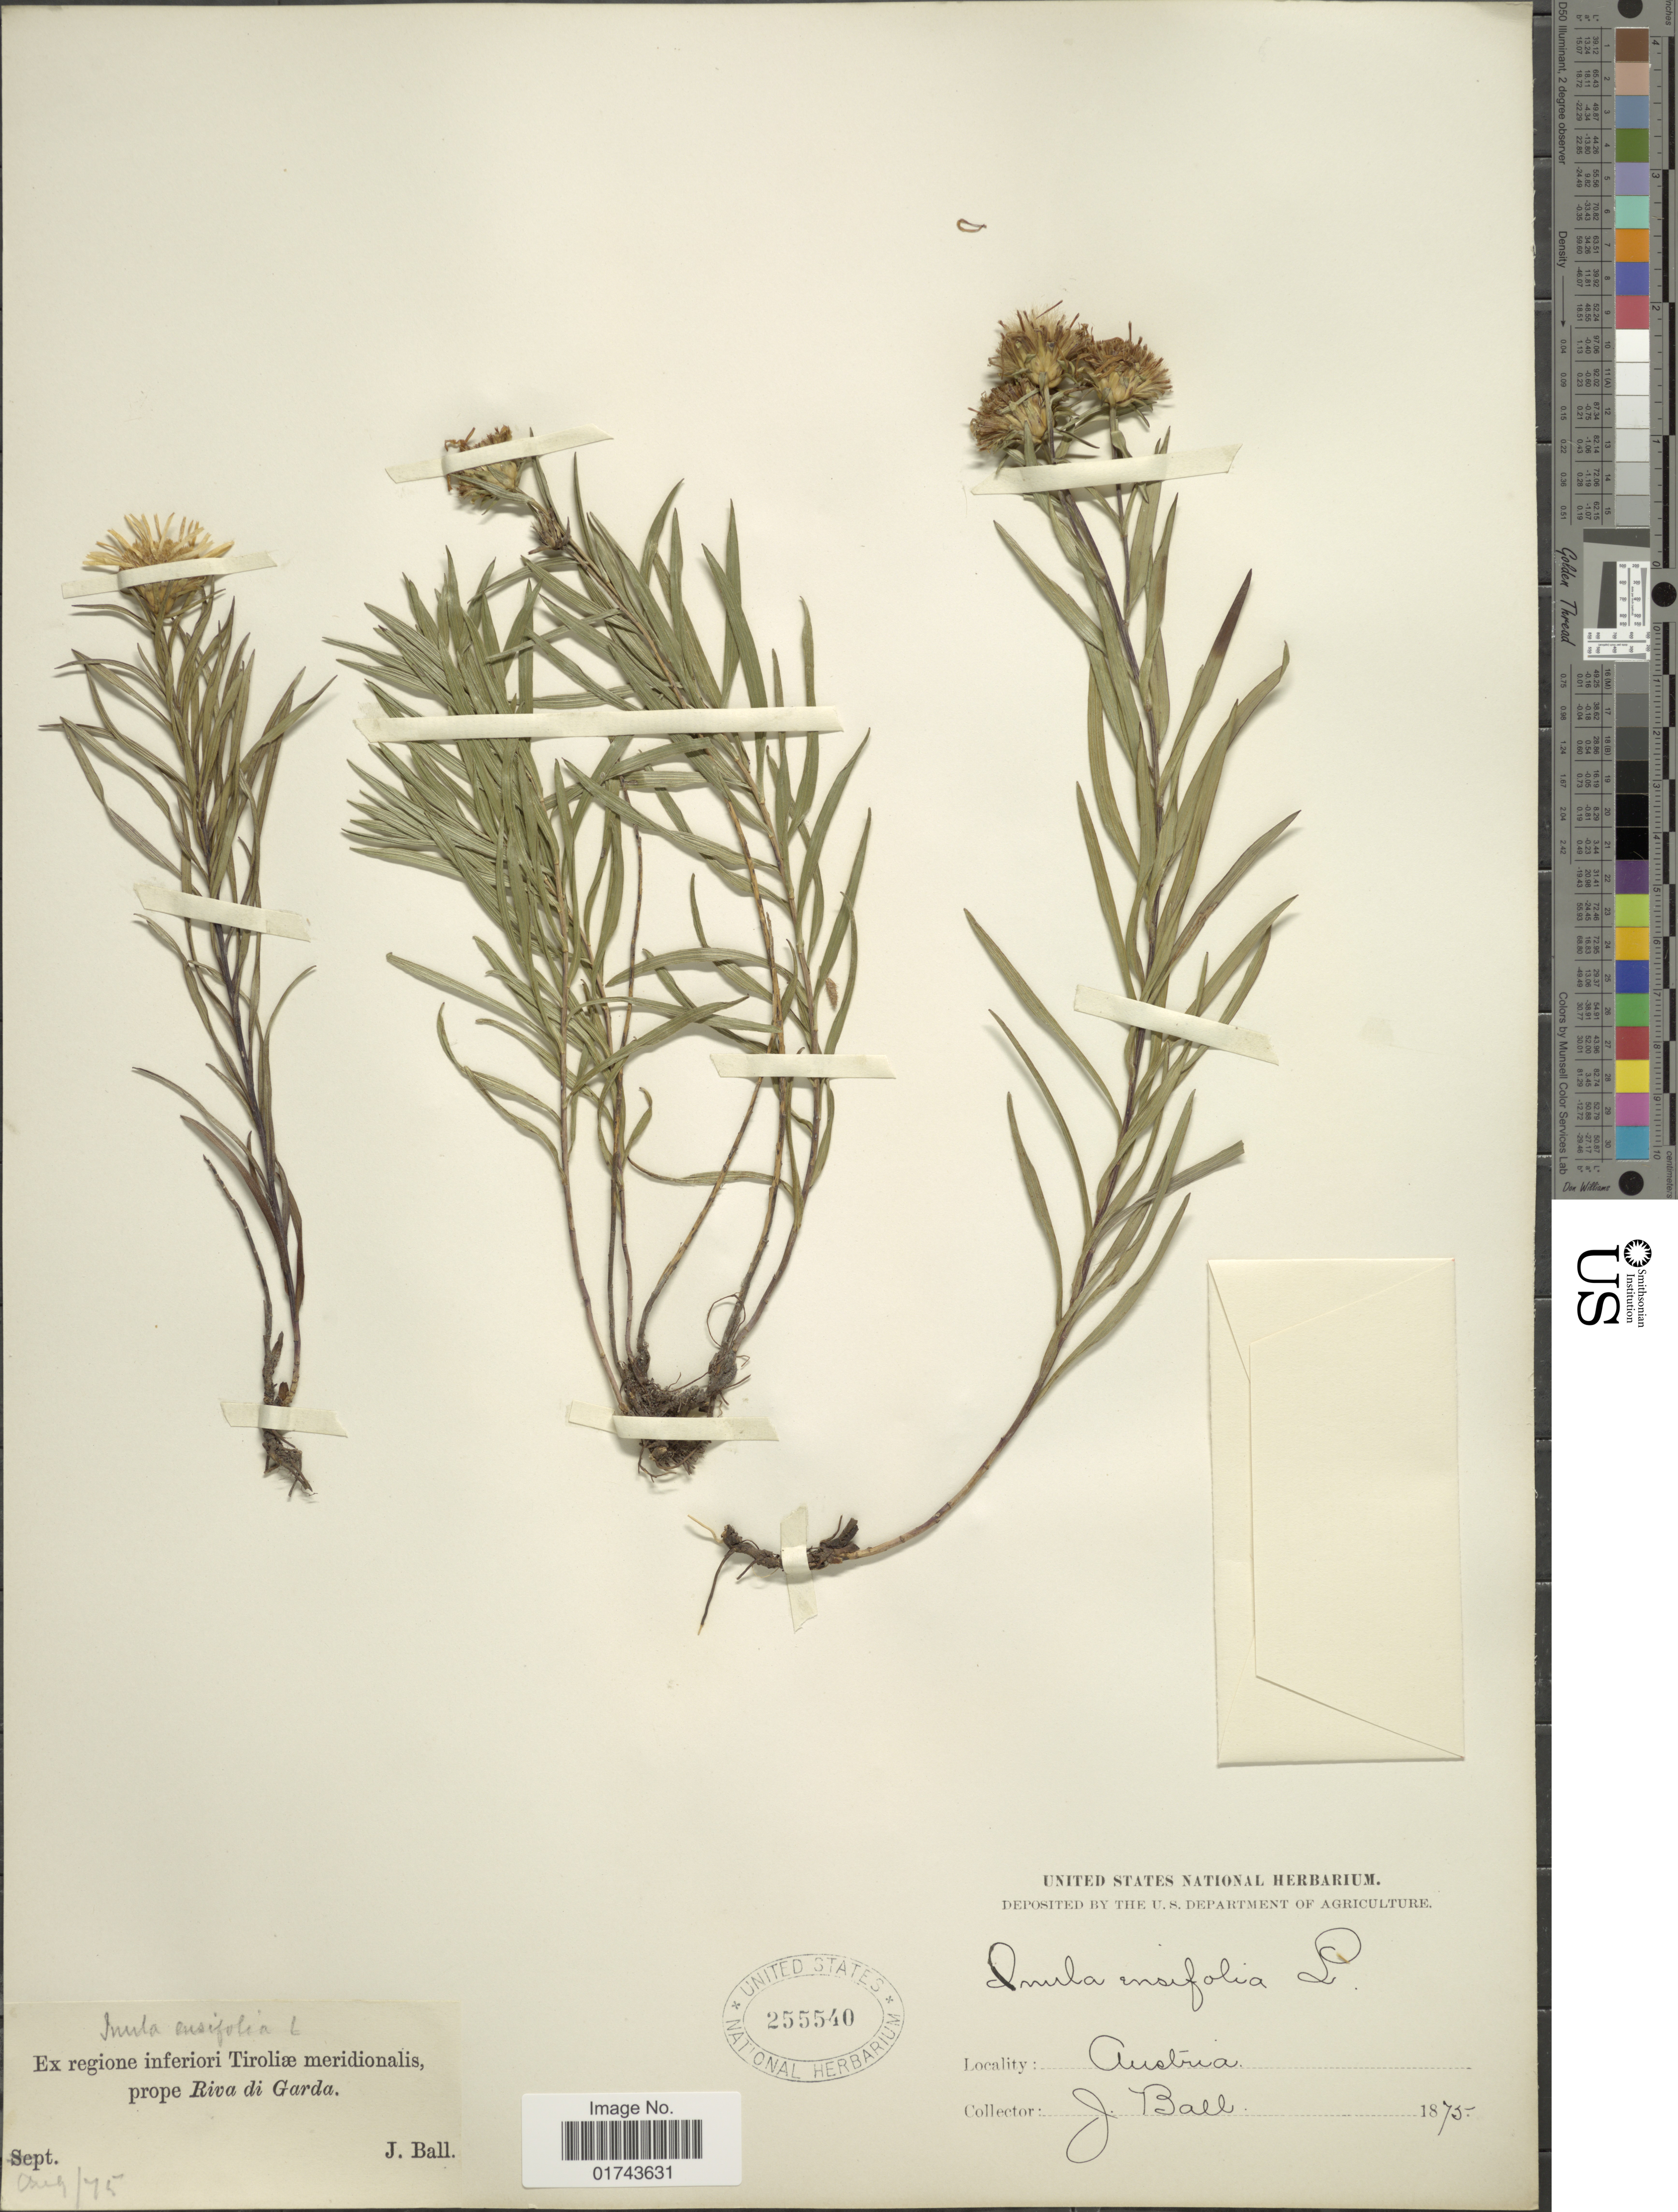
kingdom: Plantae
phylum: Tracheophyta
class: Magnoliopsida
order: Asterales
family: Asteraceae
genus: Inula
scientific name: Inula ensifolia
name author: L.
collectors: J. Ball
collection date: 1875-08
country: Austria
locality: Regione inferiori Tiroliae meridionalis, prope Riva di Garda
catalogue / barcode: US 255540